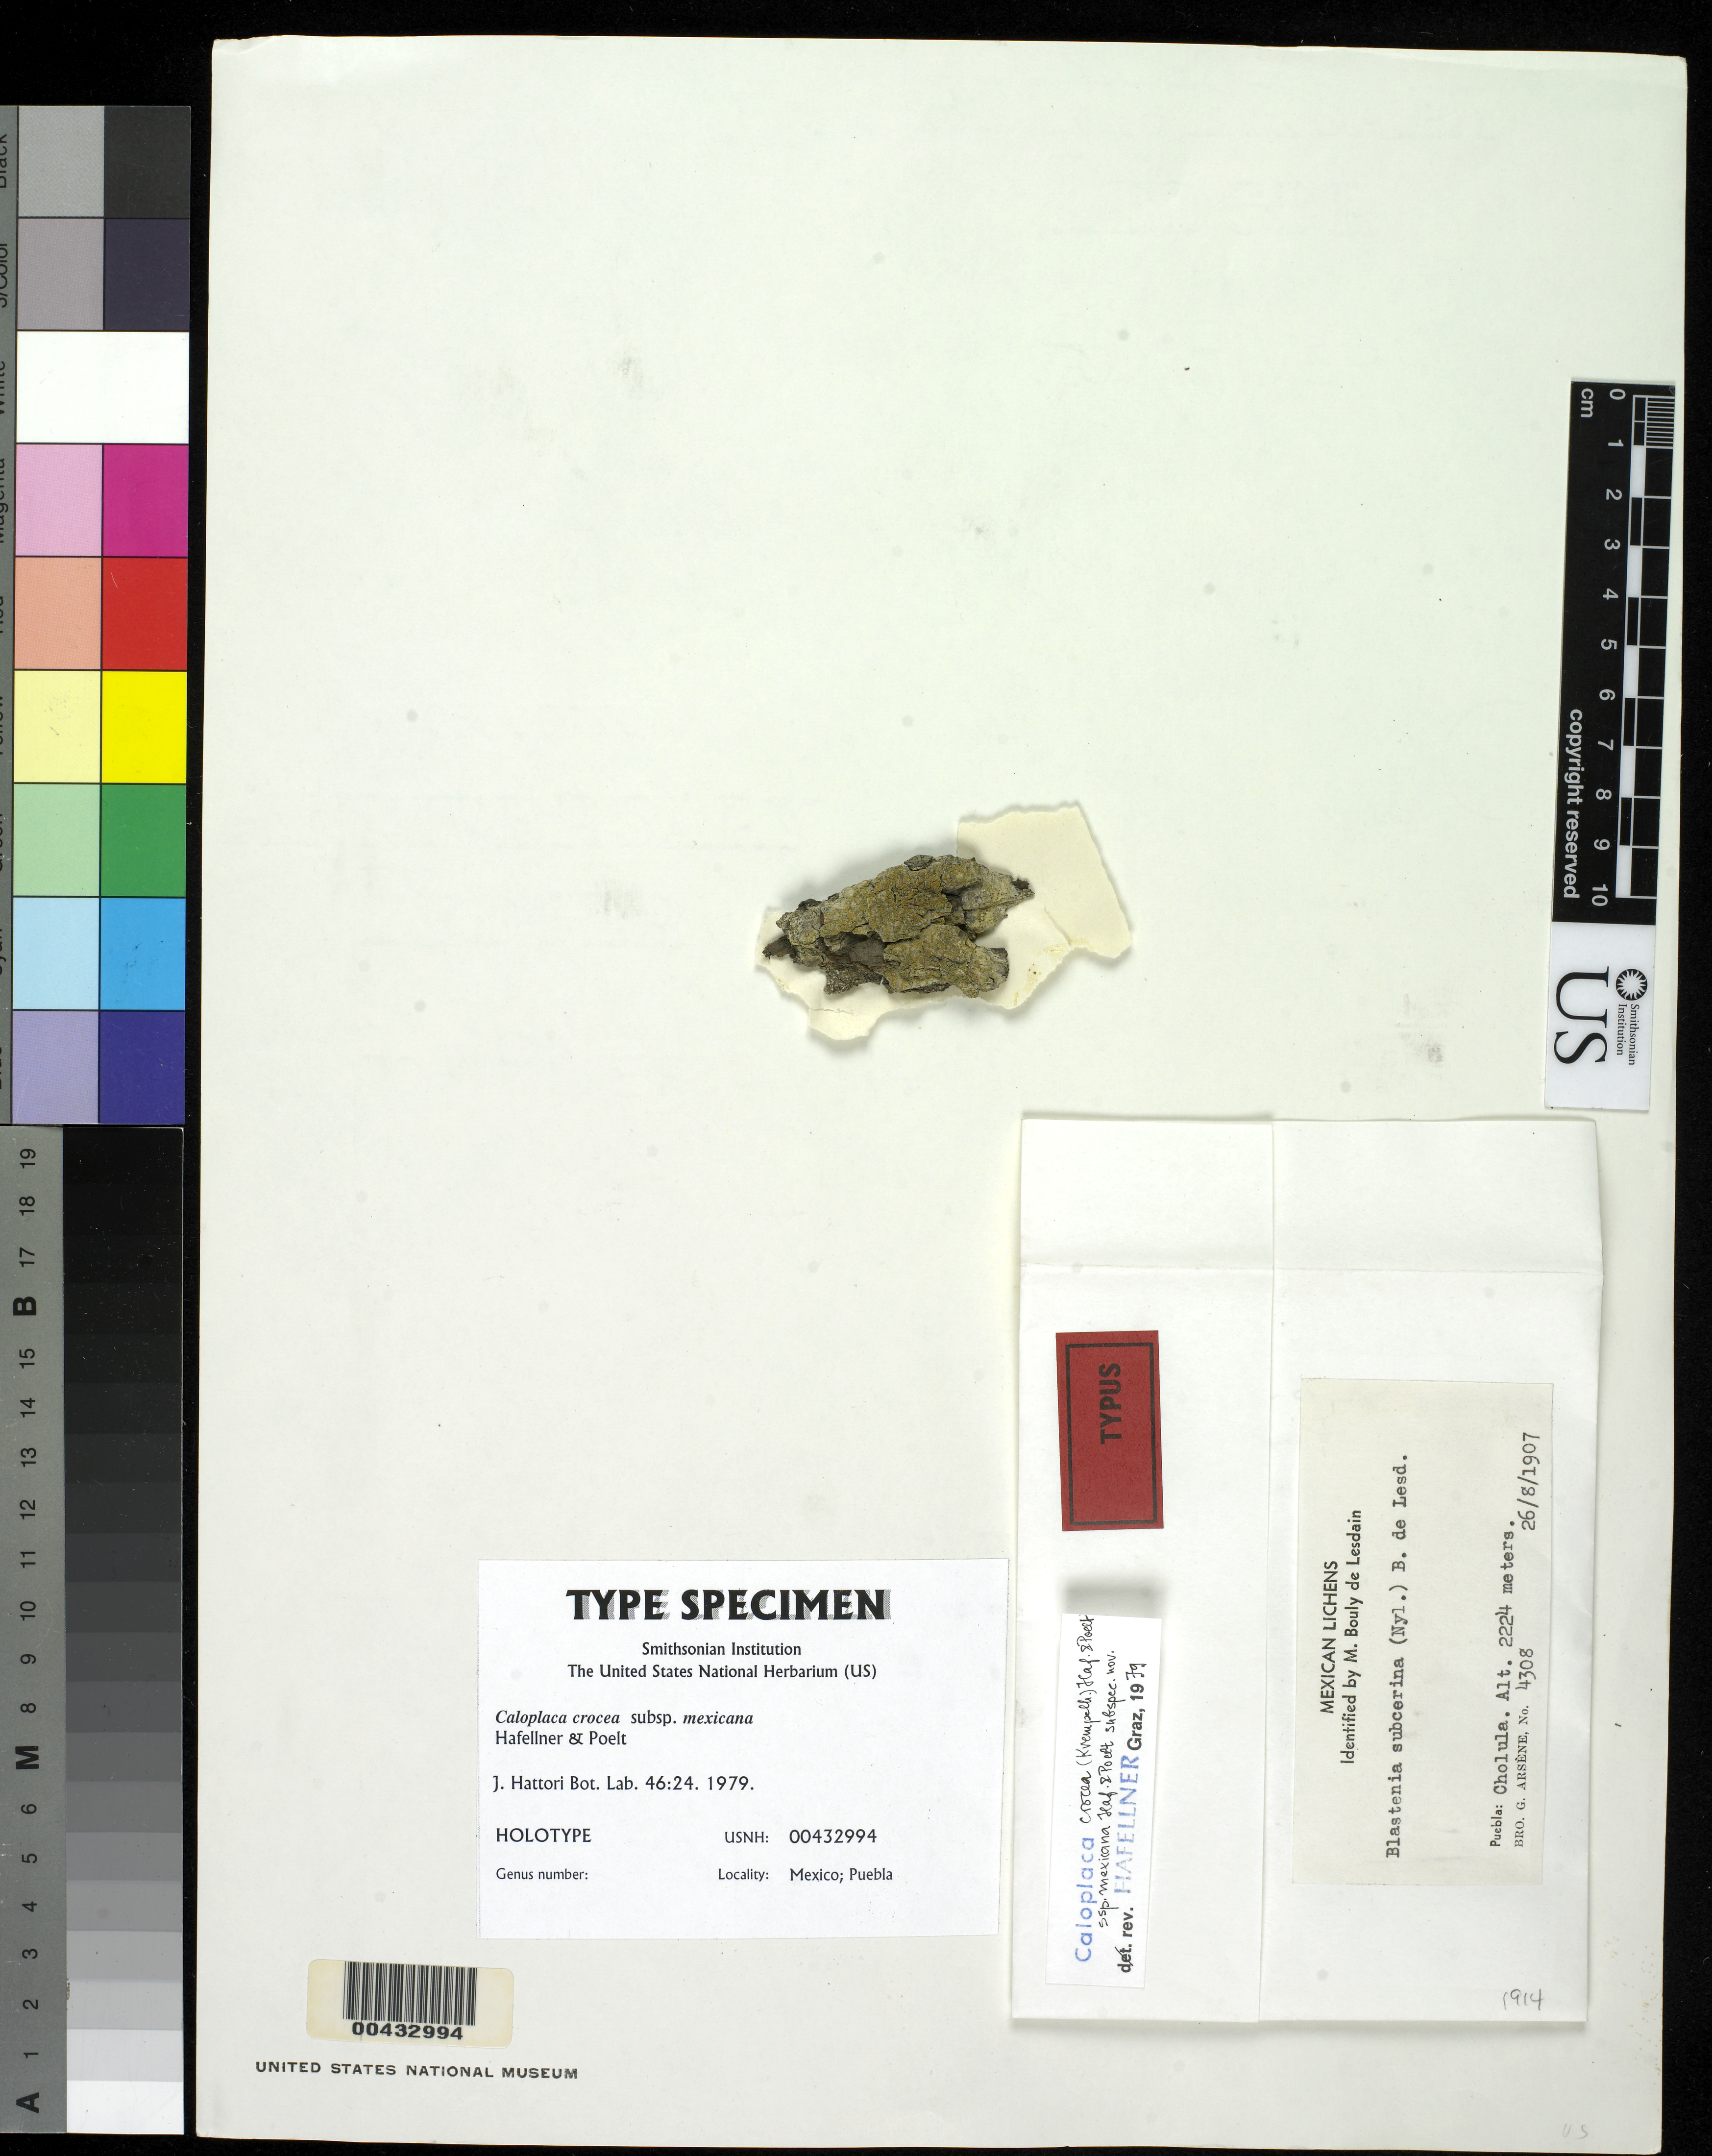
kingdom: Fungi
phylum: Ascomycota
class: Lecanoromycetes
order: Teloschistales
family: Teloschistaceae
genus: Caloplaca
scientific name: Caloplaca crocea subsp. mexicana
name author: Hafellner & Poelt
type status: Holotype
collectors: Bro. G. Arsène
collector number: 4308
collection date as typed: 26 Aug 1907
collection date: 1907-08-26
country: Mexico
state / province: Puebla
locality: Cholula.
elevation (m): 2224